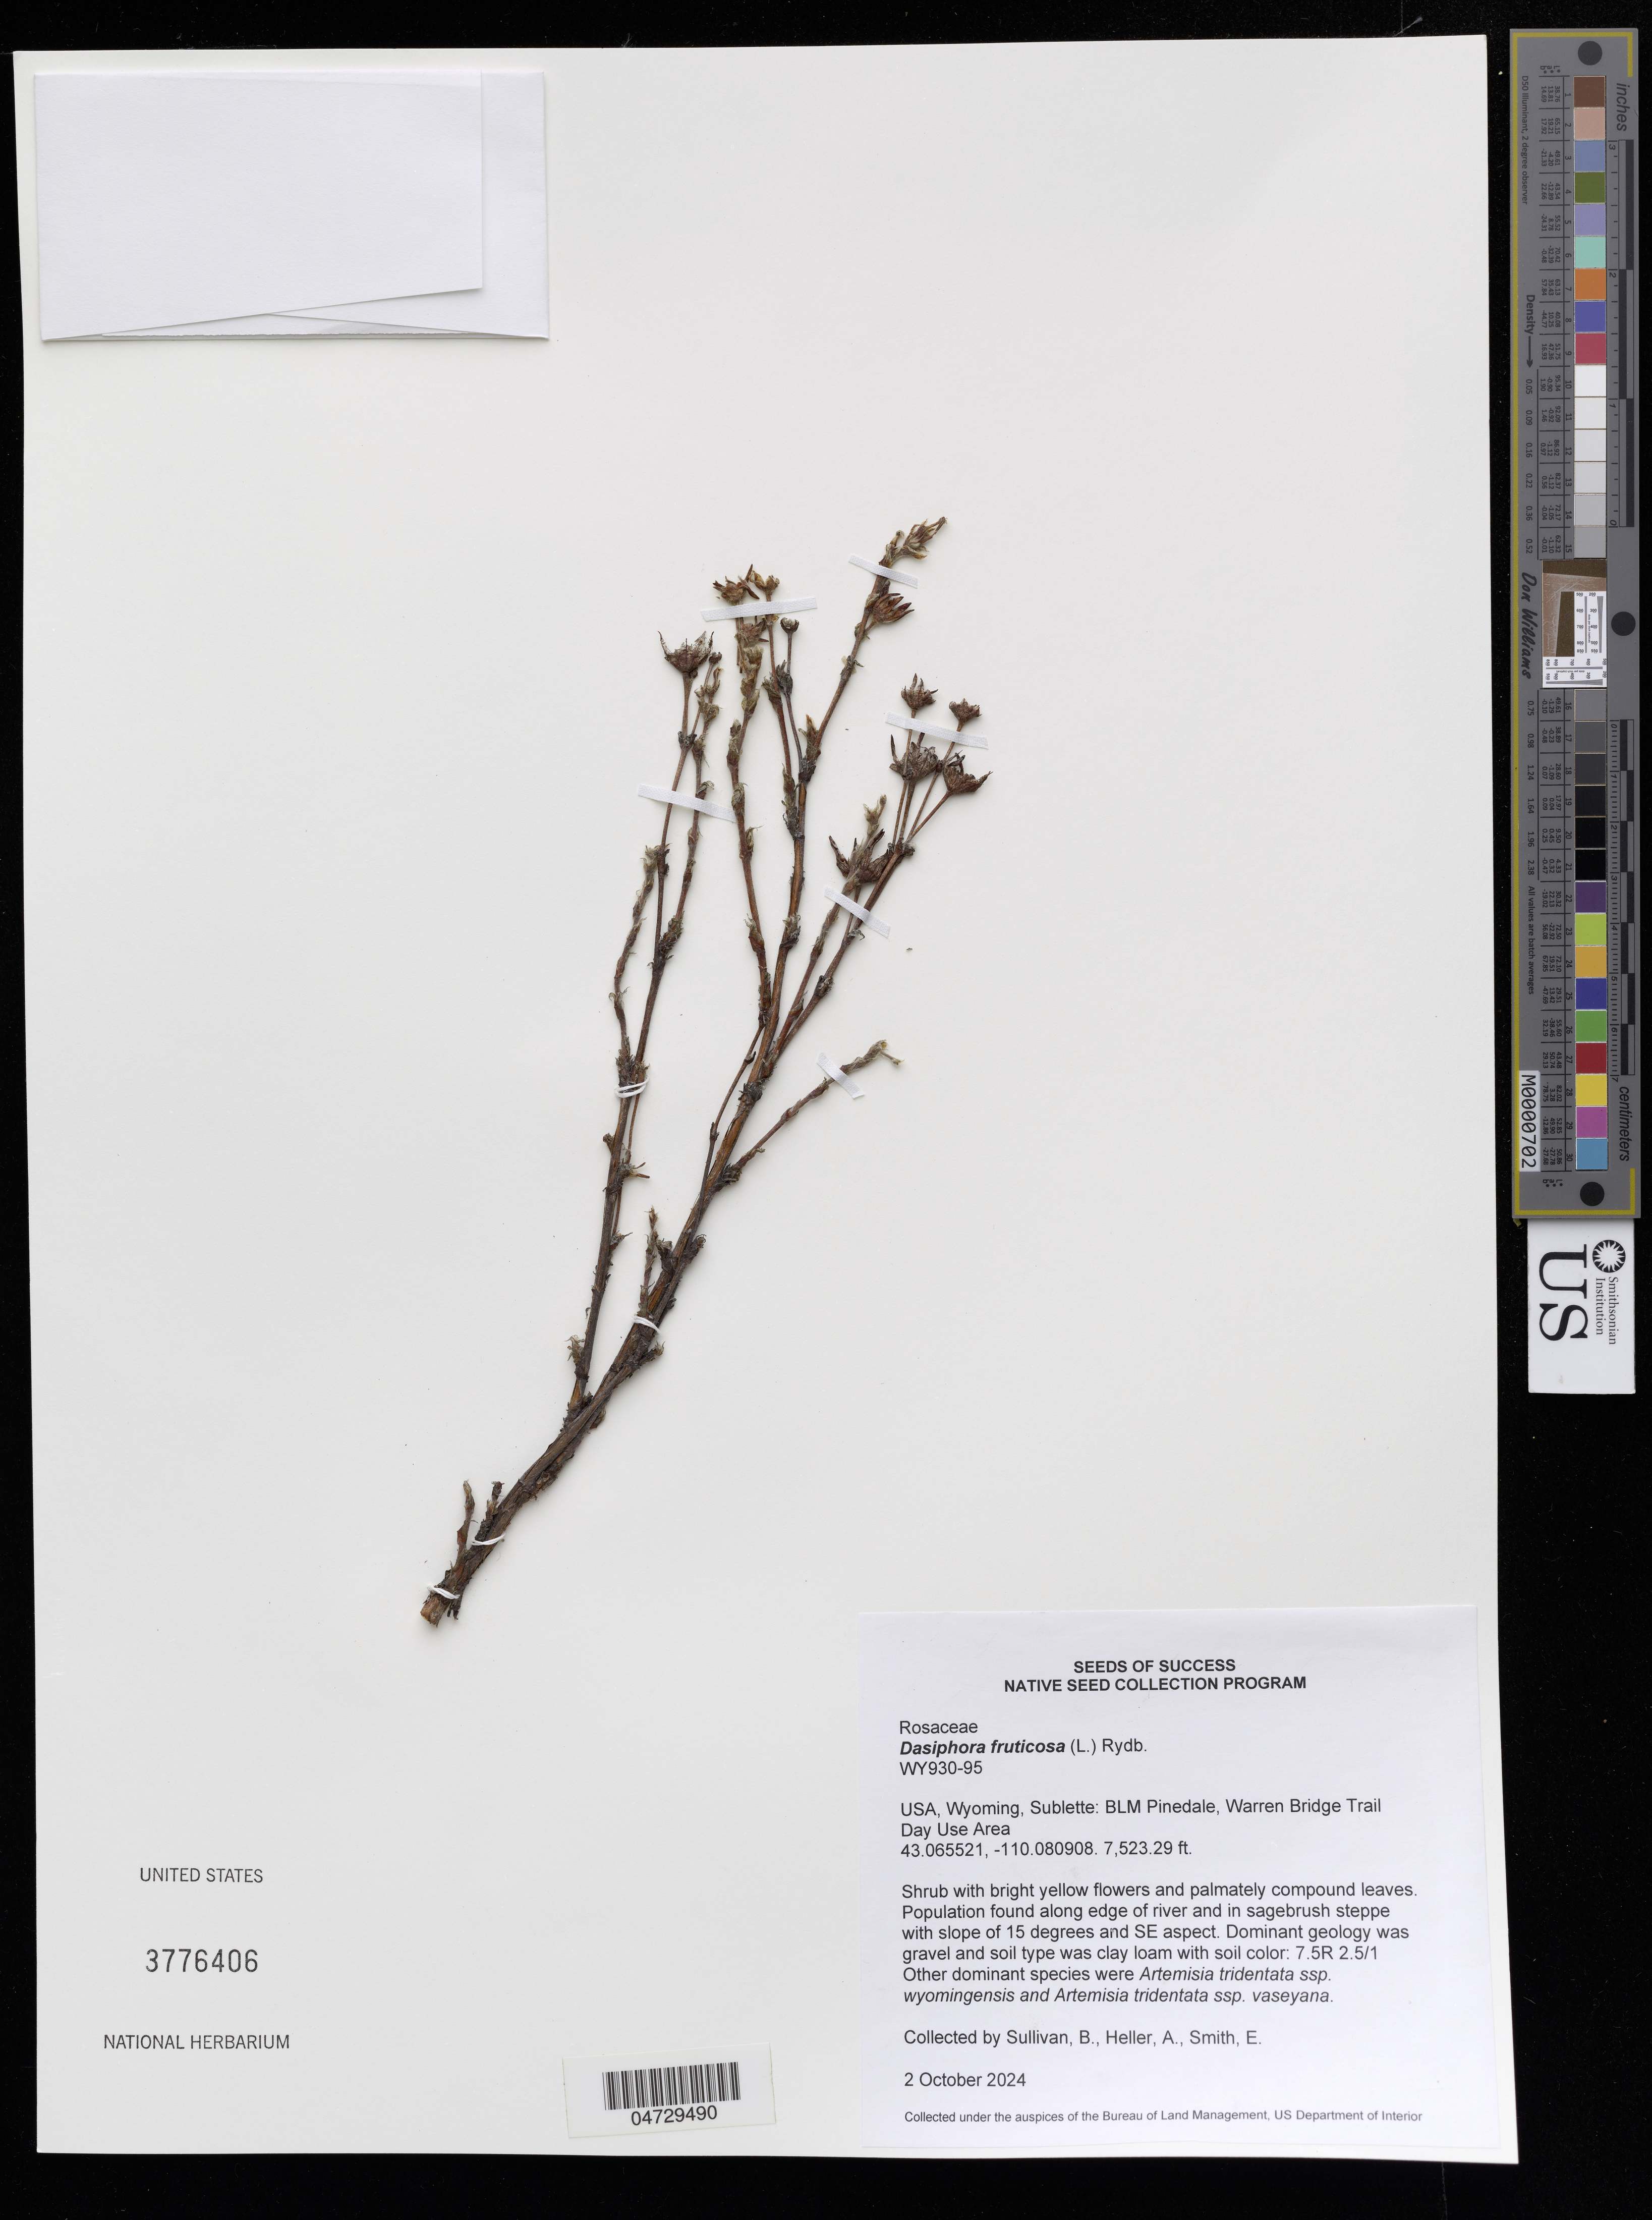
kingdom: Plantae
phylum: Tracheophyta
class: Magnoliopsida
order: Rosales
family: Rosaceae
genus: Dasiphora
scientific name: Dasiphora fruticosa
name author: (L.) Rydb.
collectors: B. Sullivan, A. Heller & E. E. Smith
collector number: WY930-95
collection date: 2024-10-02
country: United States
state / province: Wyoming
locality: USA, Wyoming, Sublette: BLM Pinedale, Warren Bridge Trail Day Use Area.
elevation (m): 2293.1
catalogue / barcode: US 3776406